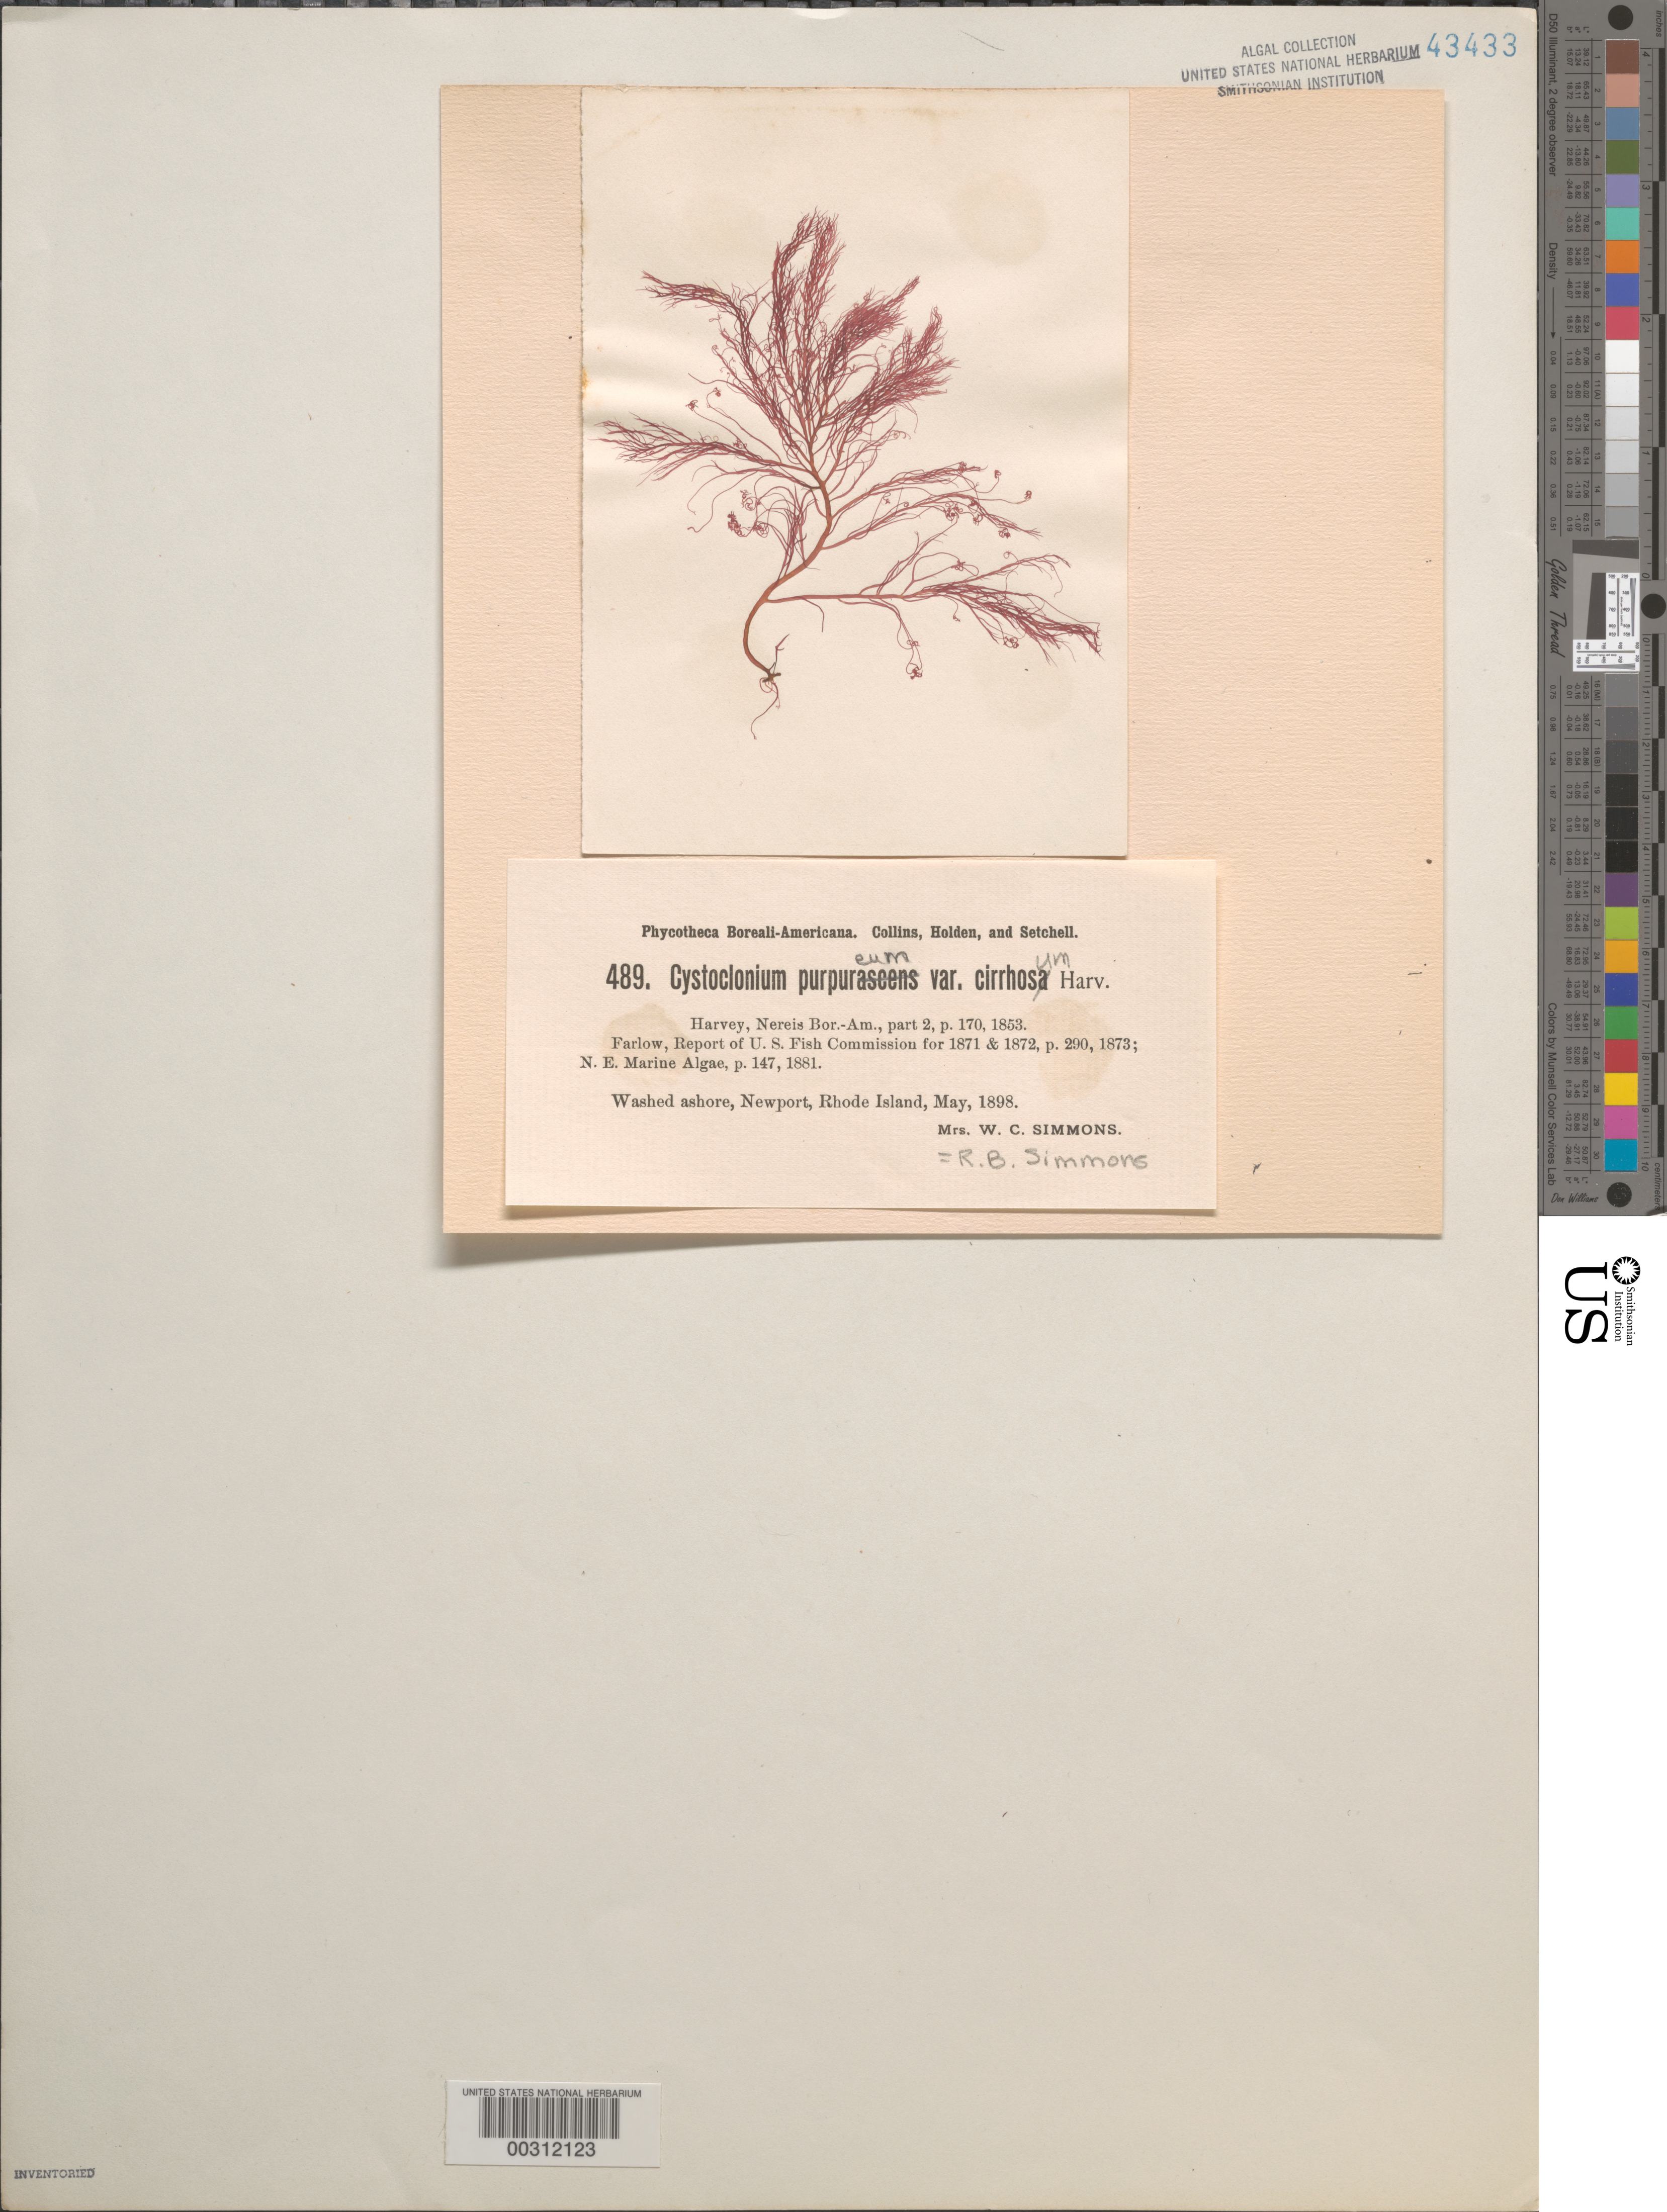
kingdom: Plantae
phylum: Rhodophyta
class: Florideophyceae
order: Gigartinales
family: Cystocloniaceae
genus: Cystoclonium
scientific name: Cystoclonium purpureum var. cirrhosum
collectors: R. B. Simmons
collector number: PB-A 489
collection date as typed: May 1898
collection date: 1898-05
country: United States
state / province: Rhode Island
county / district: Newport County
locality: Newport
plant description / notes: Collins, Holden & Setchell, Phycotheca Boreali-Americana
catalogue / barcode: US 43433